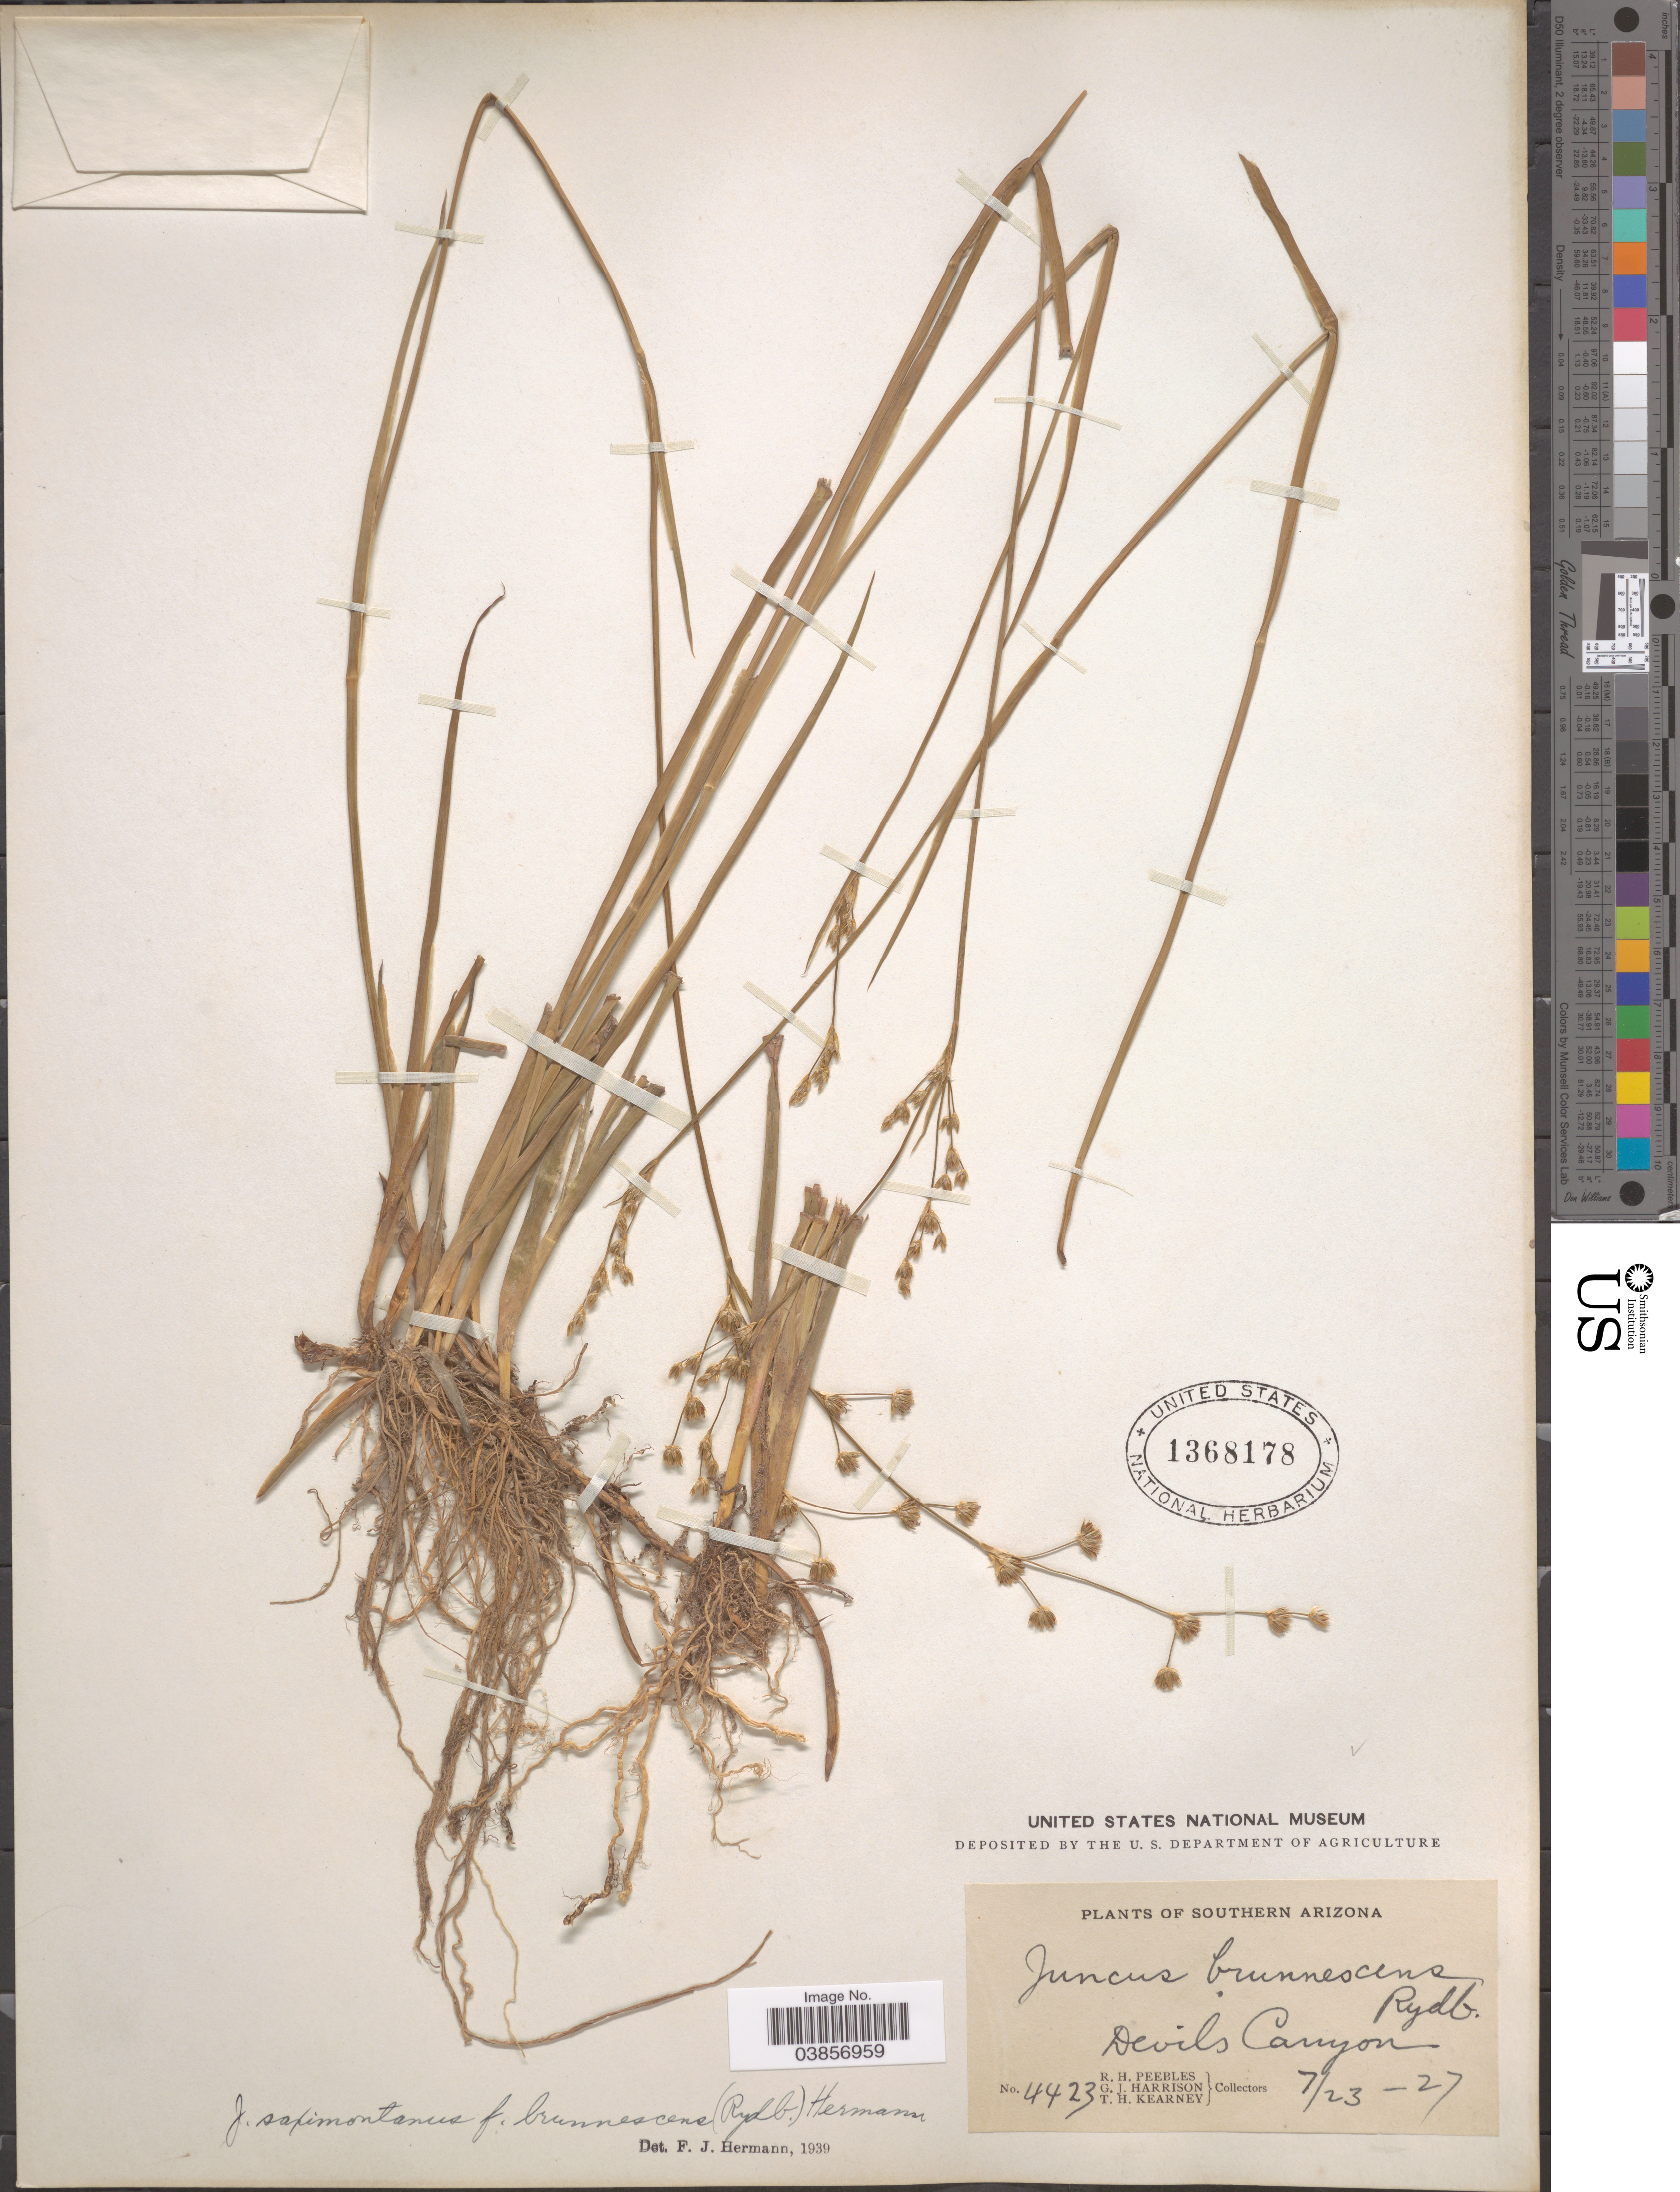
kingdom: Plantae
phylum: Tracheophyta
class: Liliopsida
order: Poales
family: Juncaceae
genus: Juncus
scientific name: Juncus saximontanus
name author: A. Nelson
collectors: R. H. Peebles, G. J. Harrison & T. H. Kearney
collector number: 4423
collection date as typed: Transcribed d/m/y: 23/7/27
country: United States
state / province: Arizona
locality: Southern Arizona. Devils Canyon.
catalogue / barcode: US 1368178